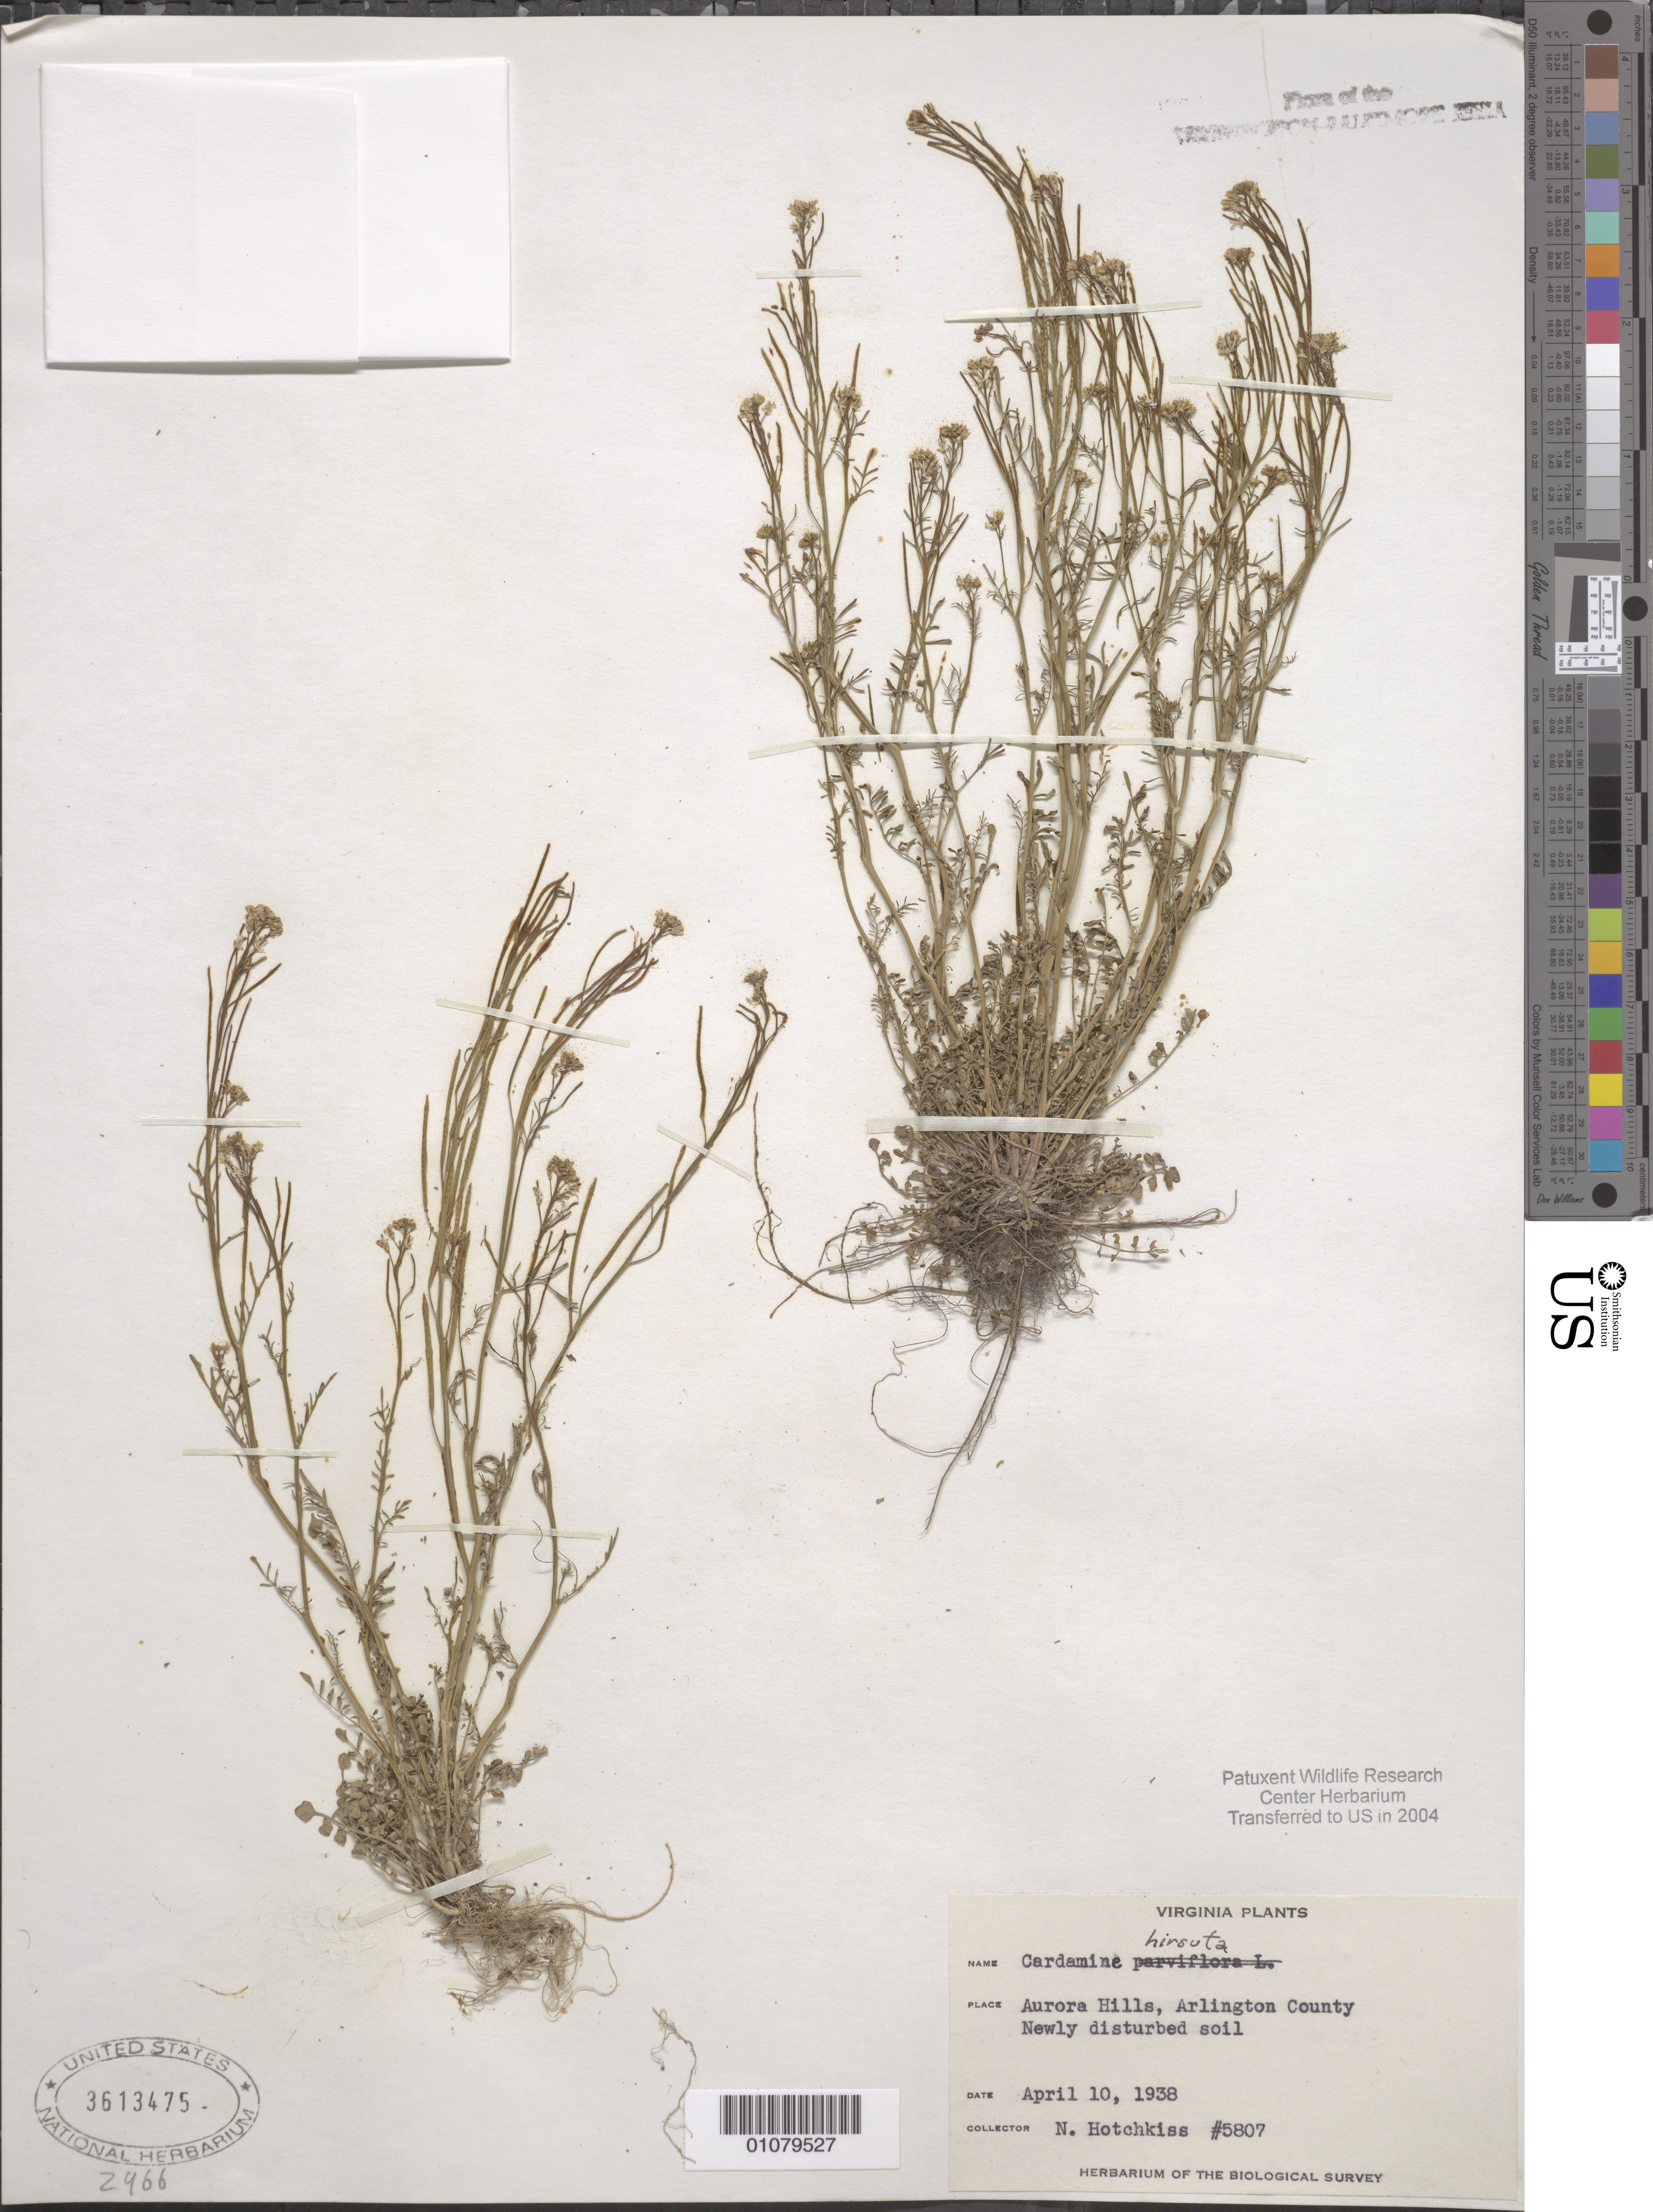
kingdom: Plantae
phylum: Tracheophyta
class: Magnoliopsida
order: Brassicales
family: Brassicaceae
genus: Cardamine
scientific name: Cardamine hirsuta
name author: L.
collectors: N. Hotchkiss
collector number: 5807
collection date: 1938-04-10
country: United States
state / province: Virginia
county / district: Arlington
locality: Aurora Hills.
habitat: Newly disturbed soil.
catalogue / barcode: US 3613475